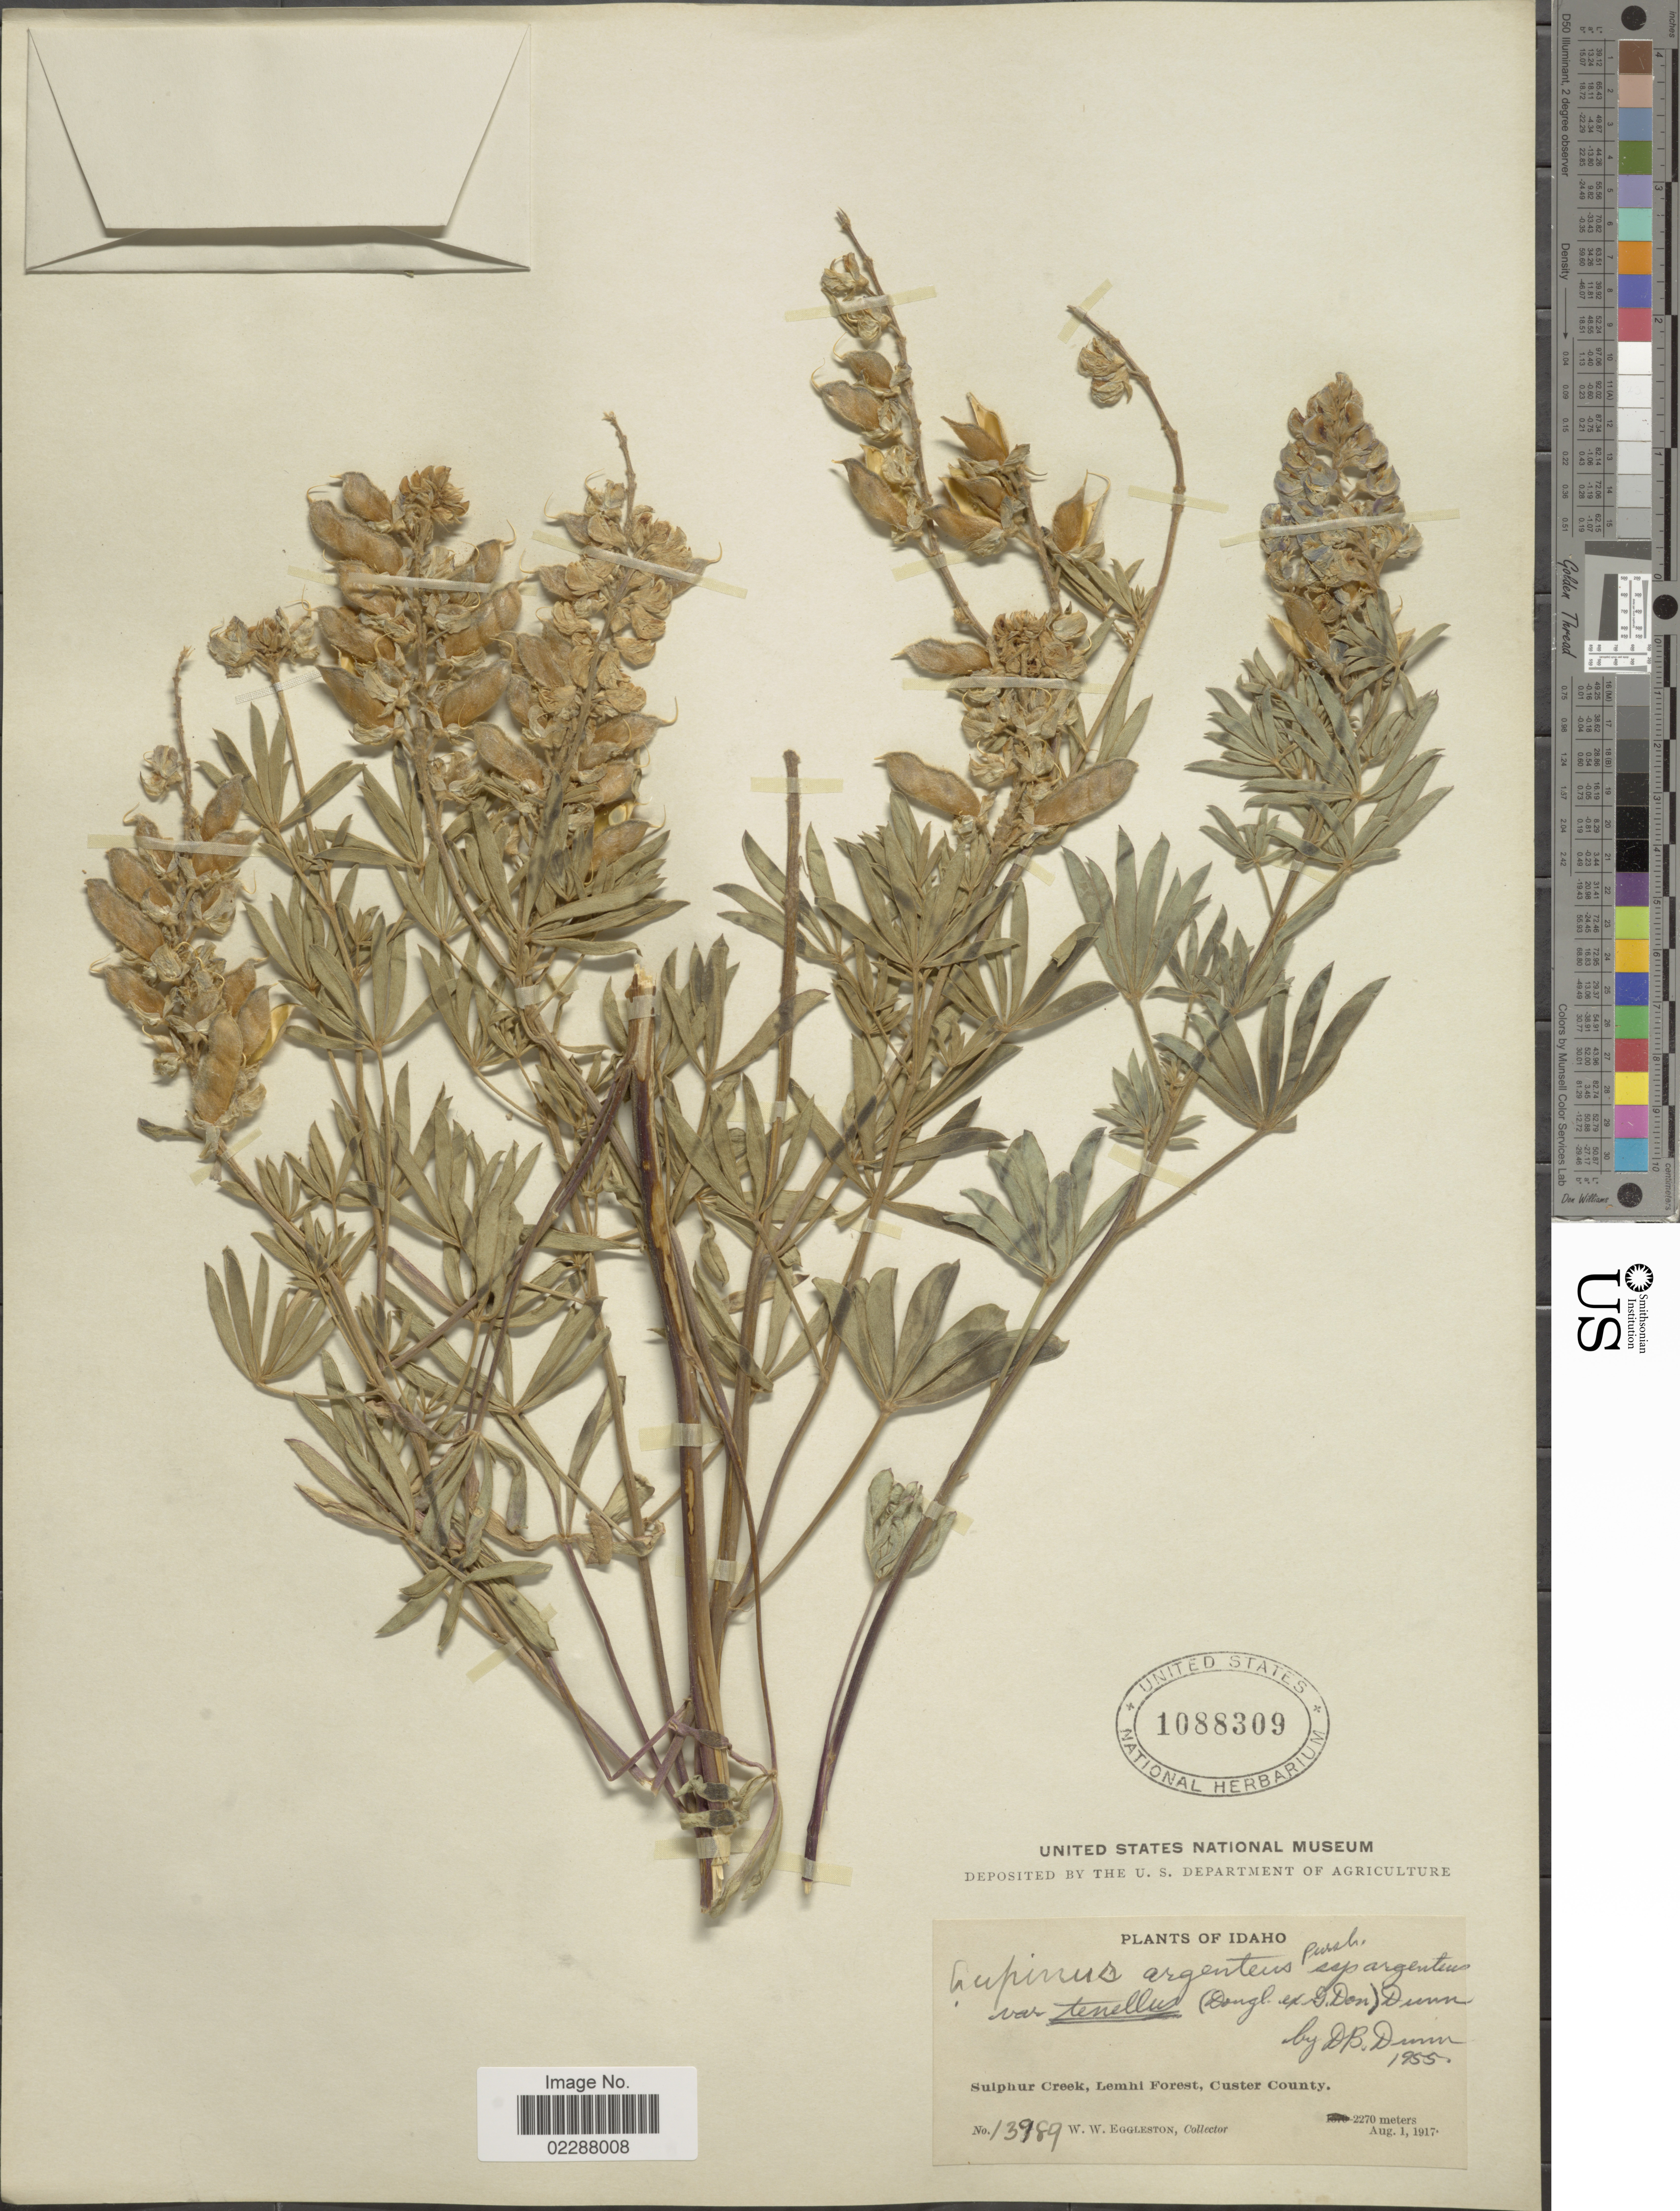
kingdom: Plantae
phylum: Tracheophyta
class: Magnoliopsida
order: Fabales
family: Fabaceae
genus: Lupinus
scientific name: Lupinus tenellus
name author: Douglas ex G. Don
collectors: W. W. Eggleston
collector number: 13989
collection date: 1917-08-01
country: United States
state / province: Idaho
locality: Sulphur Creek, Lemhi Forest, Custer County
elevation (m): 2270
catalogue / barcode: US 1088309